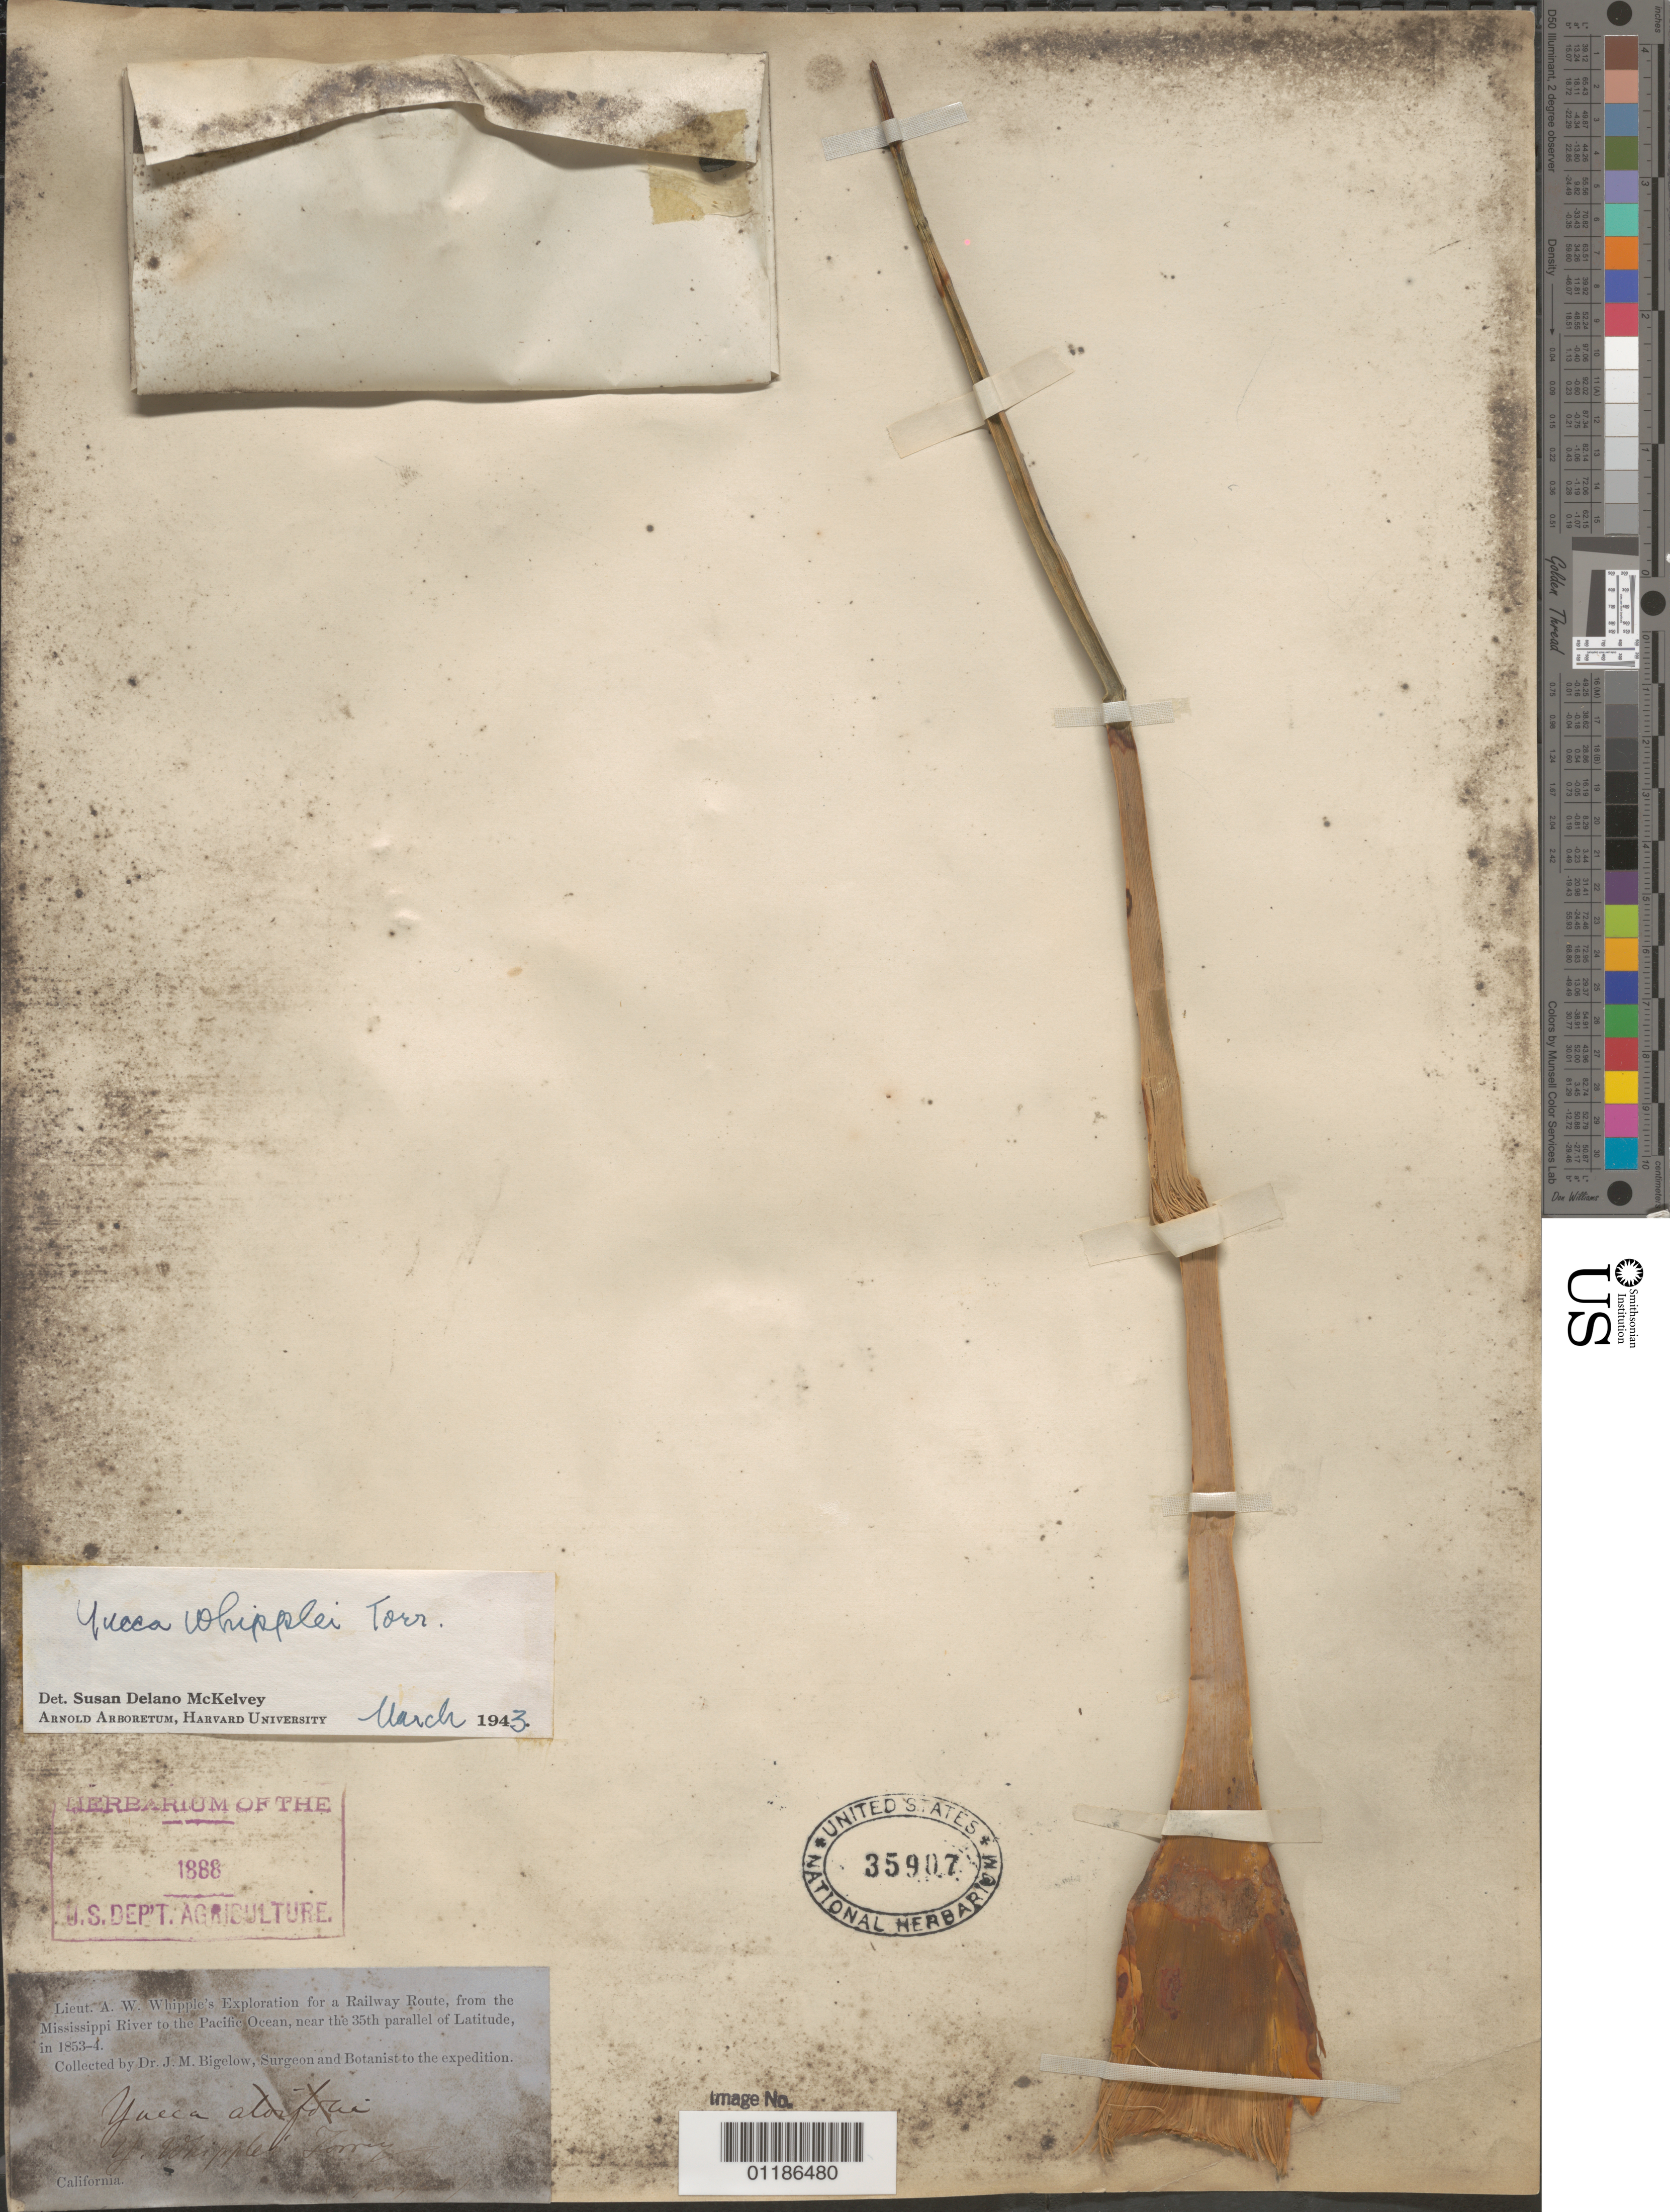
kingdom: Plantae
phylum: Tracheophyta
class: Liliopsida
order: Asparagales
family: Asparagaceae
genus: Yucca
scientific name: Yucca whipplei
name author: Torr.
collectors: J. M. Bigelow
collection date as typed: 1853 to -- --- 1854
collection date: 1853/1854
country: United States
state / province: California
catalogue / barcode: US 35907